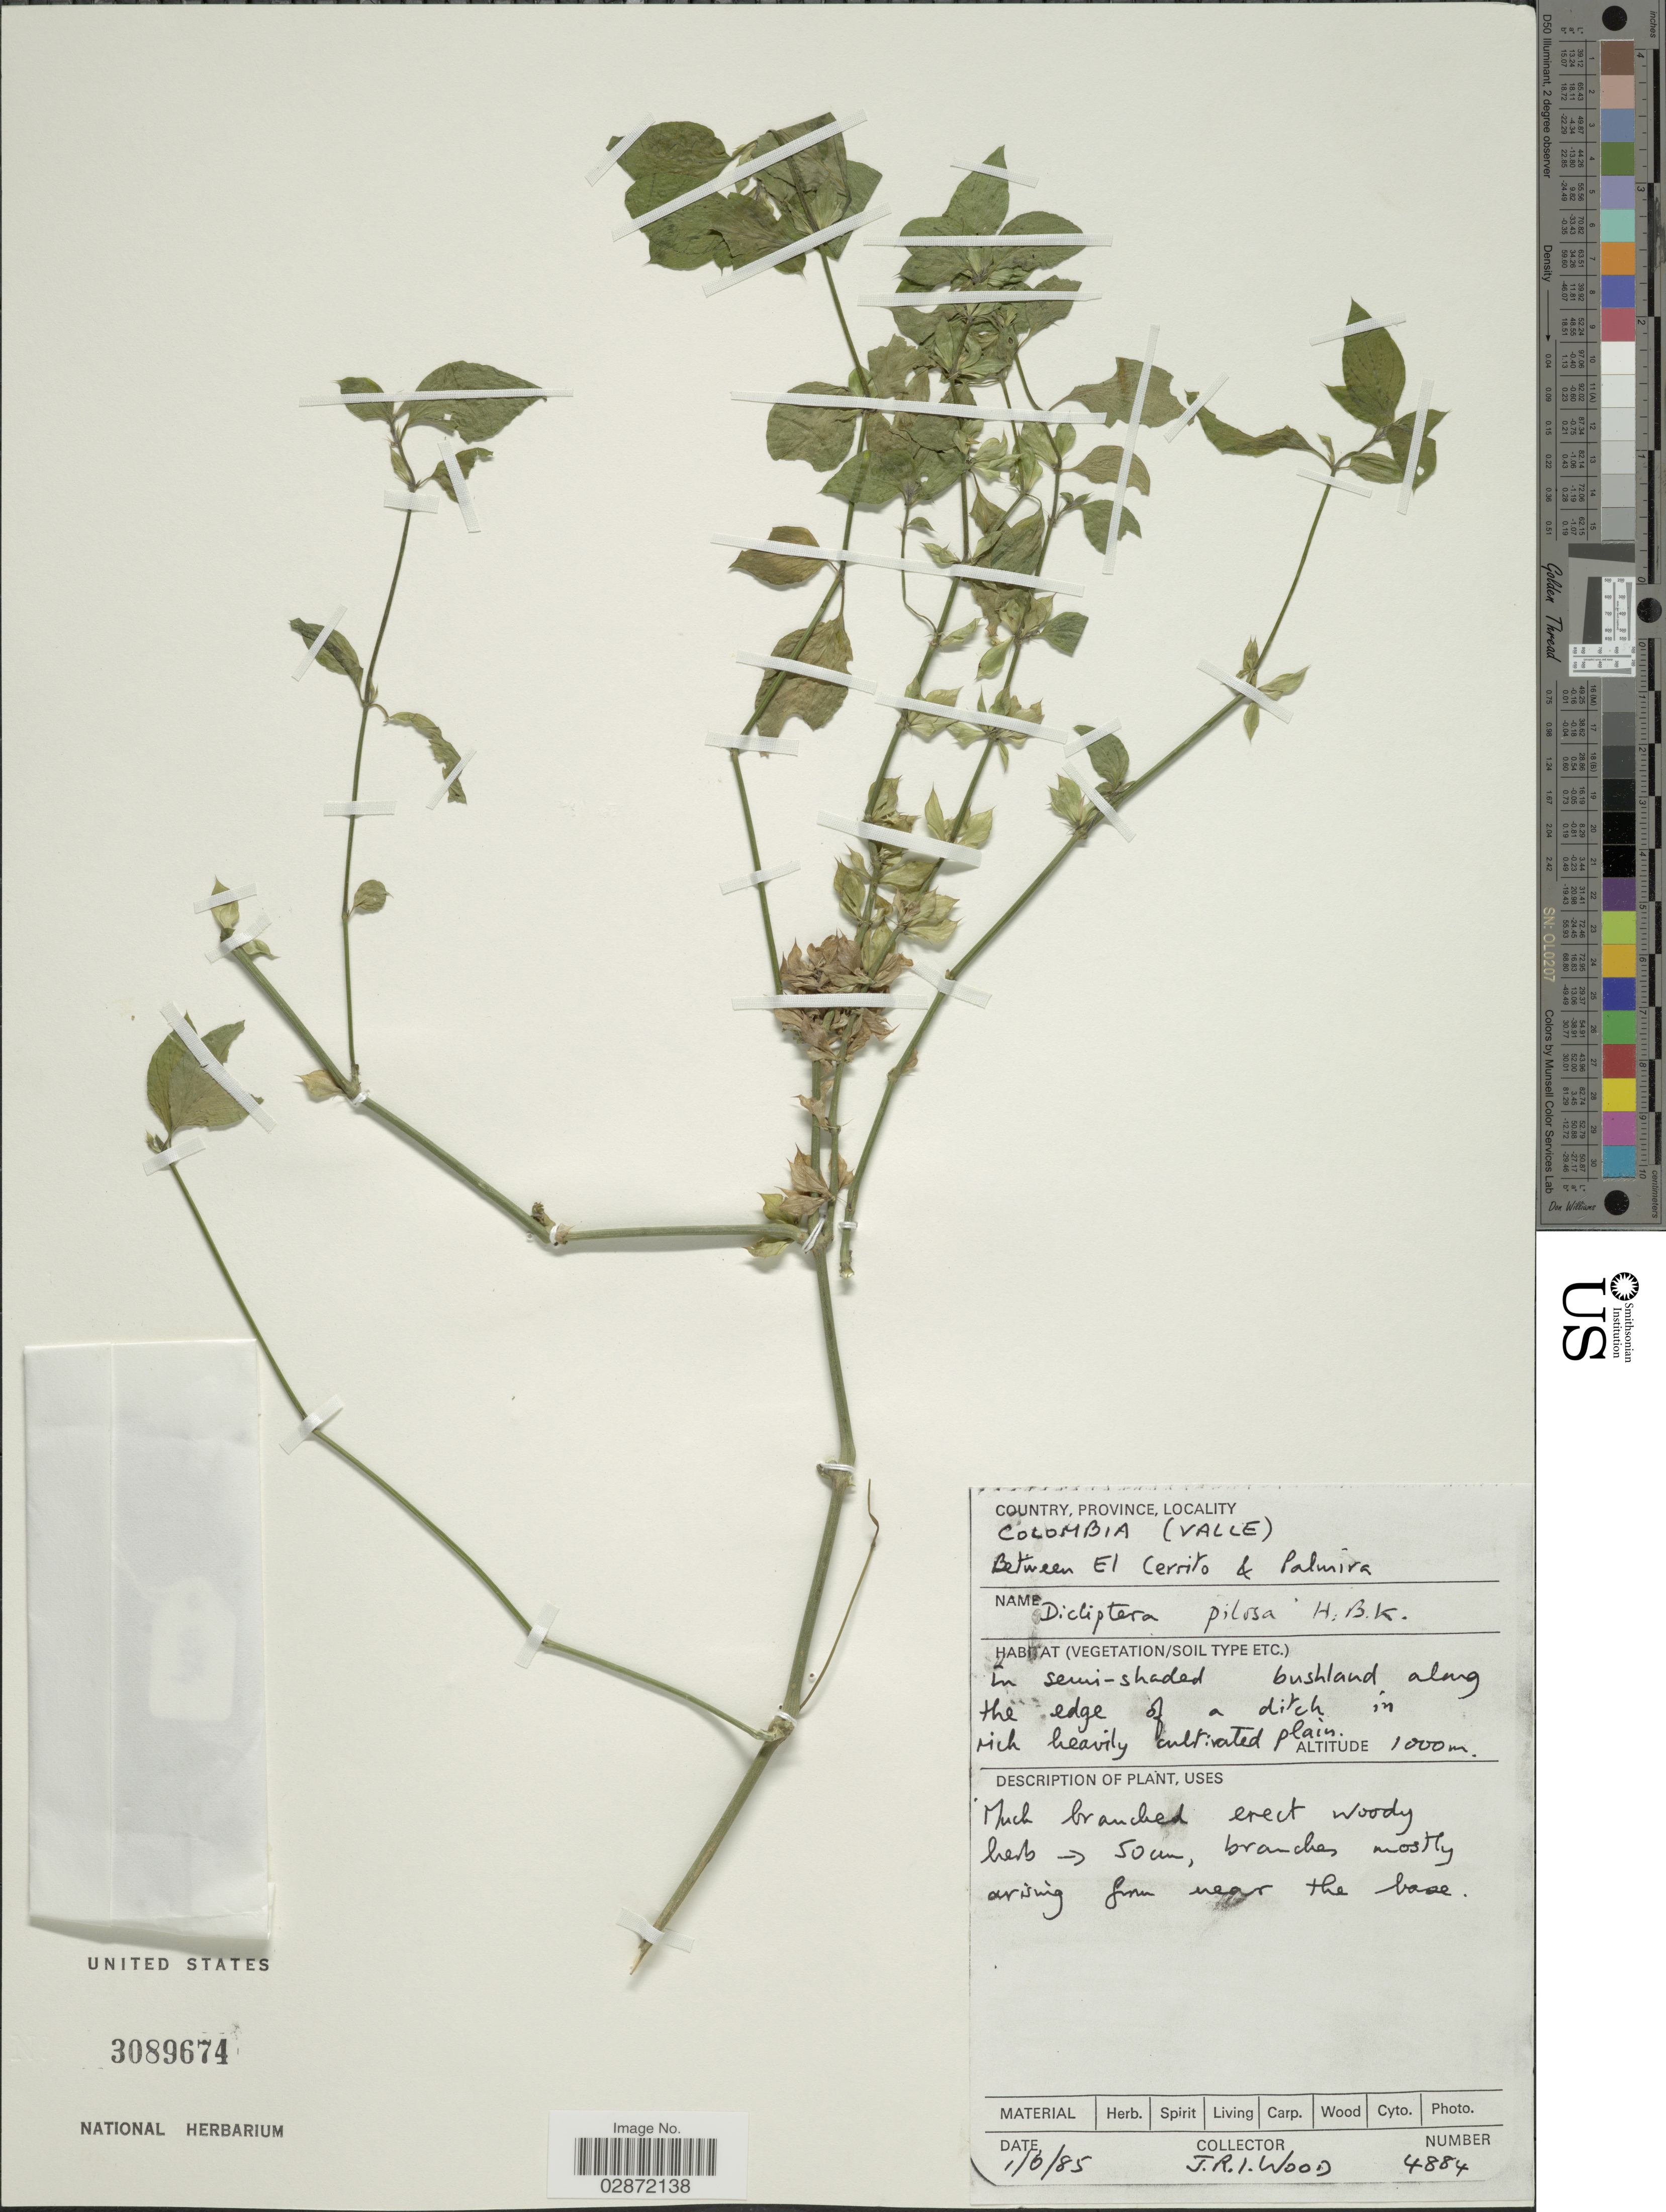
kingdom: Plantae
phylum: Tracheophyta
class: Magnoliopsida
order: Lamiales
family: Acanthaceae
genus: Dicliptera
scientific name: Dicliptera pilosa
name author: Kunth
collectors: J. R. I. Wood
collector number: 4884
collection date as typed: Transcribed d/m/y: 1/6/85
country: Colombia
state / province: Valle del Cauca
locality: Between El Cerrito & Palmira. (Valle)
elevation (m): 1000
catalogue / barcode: US 3089674